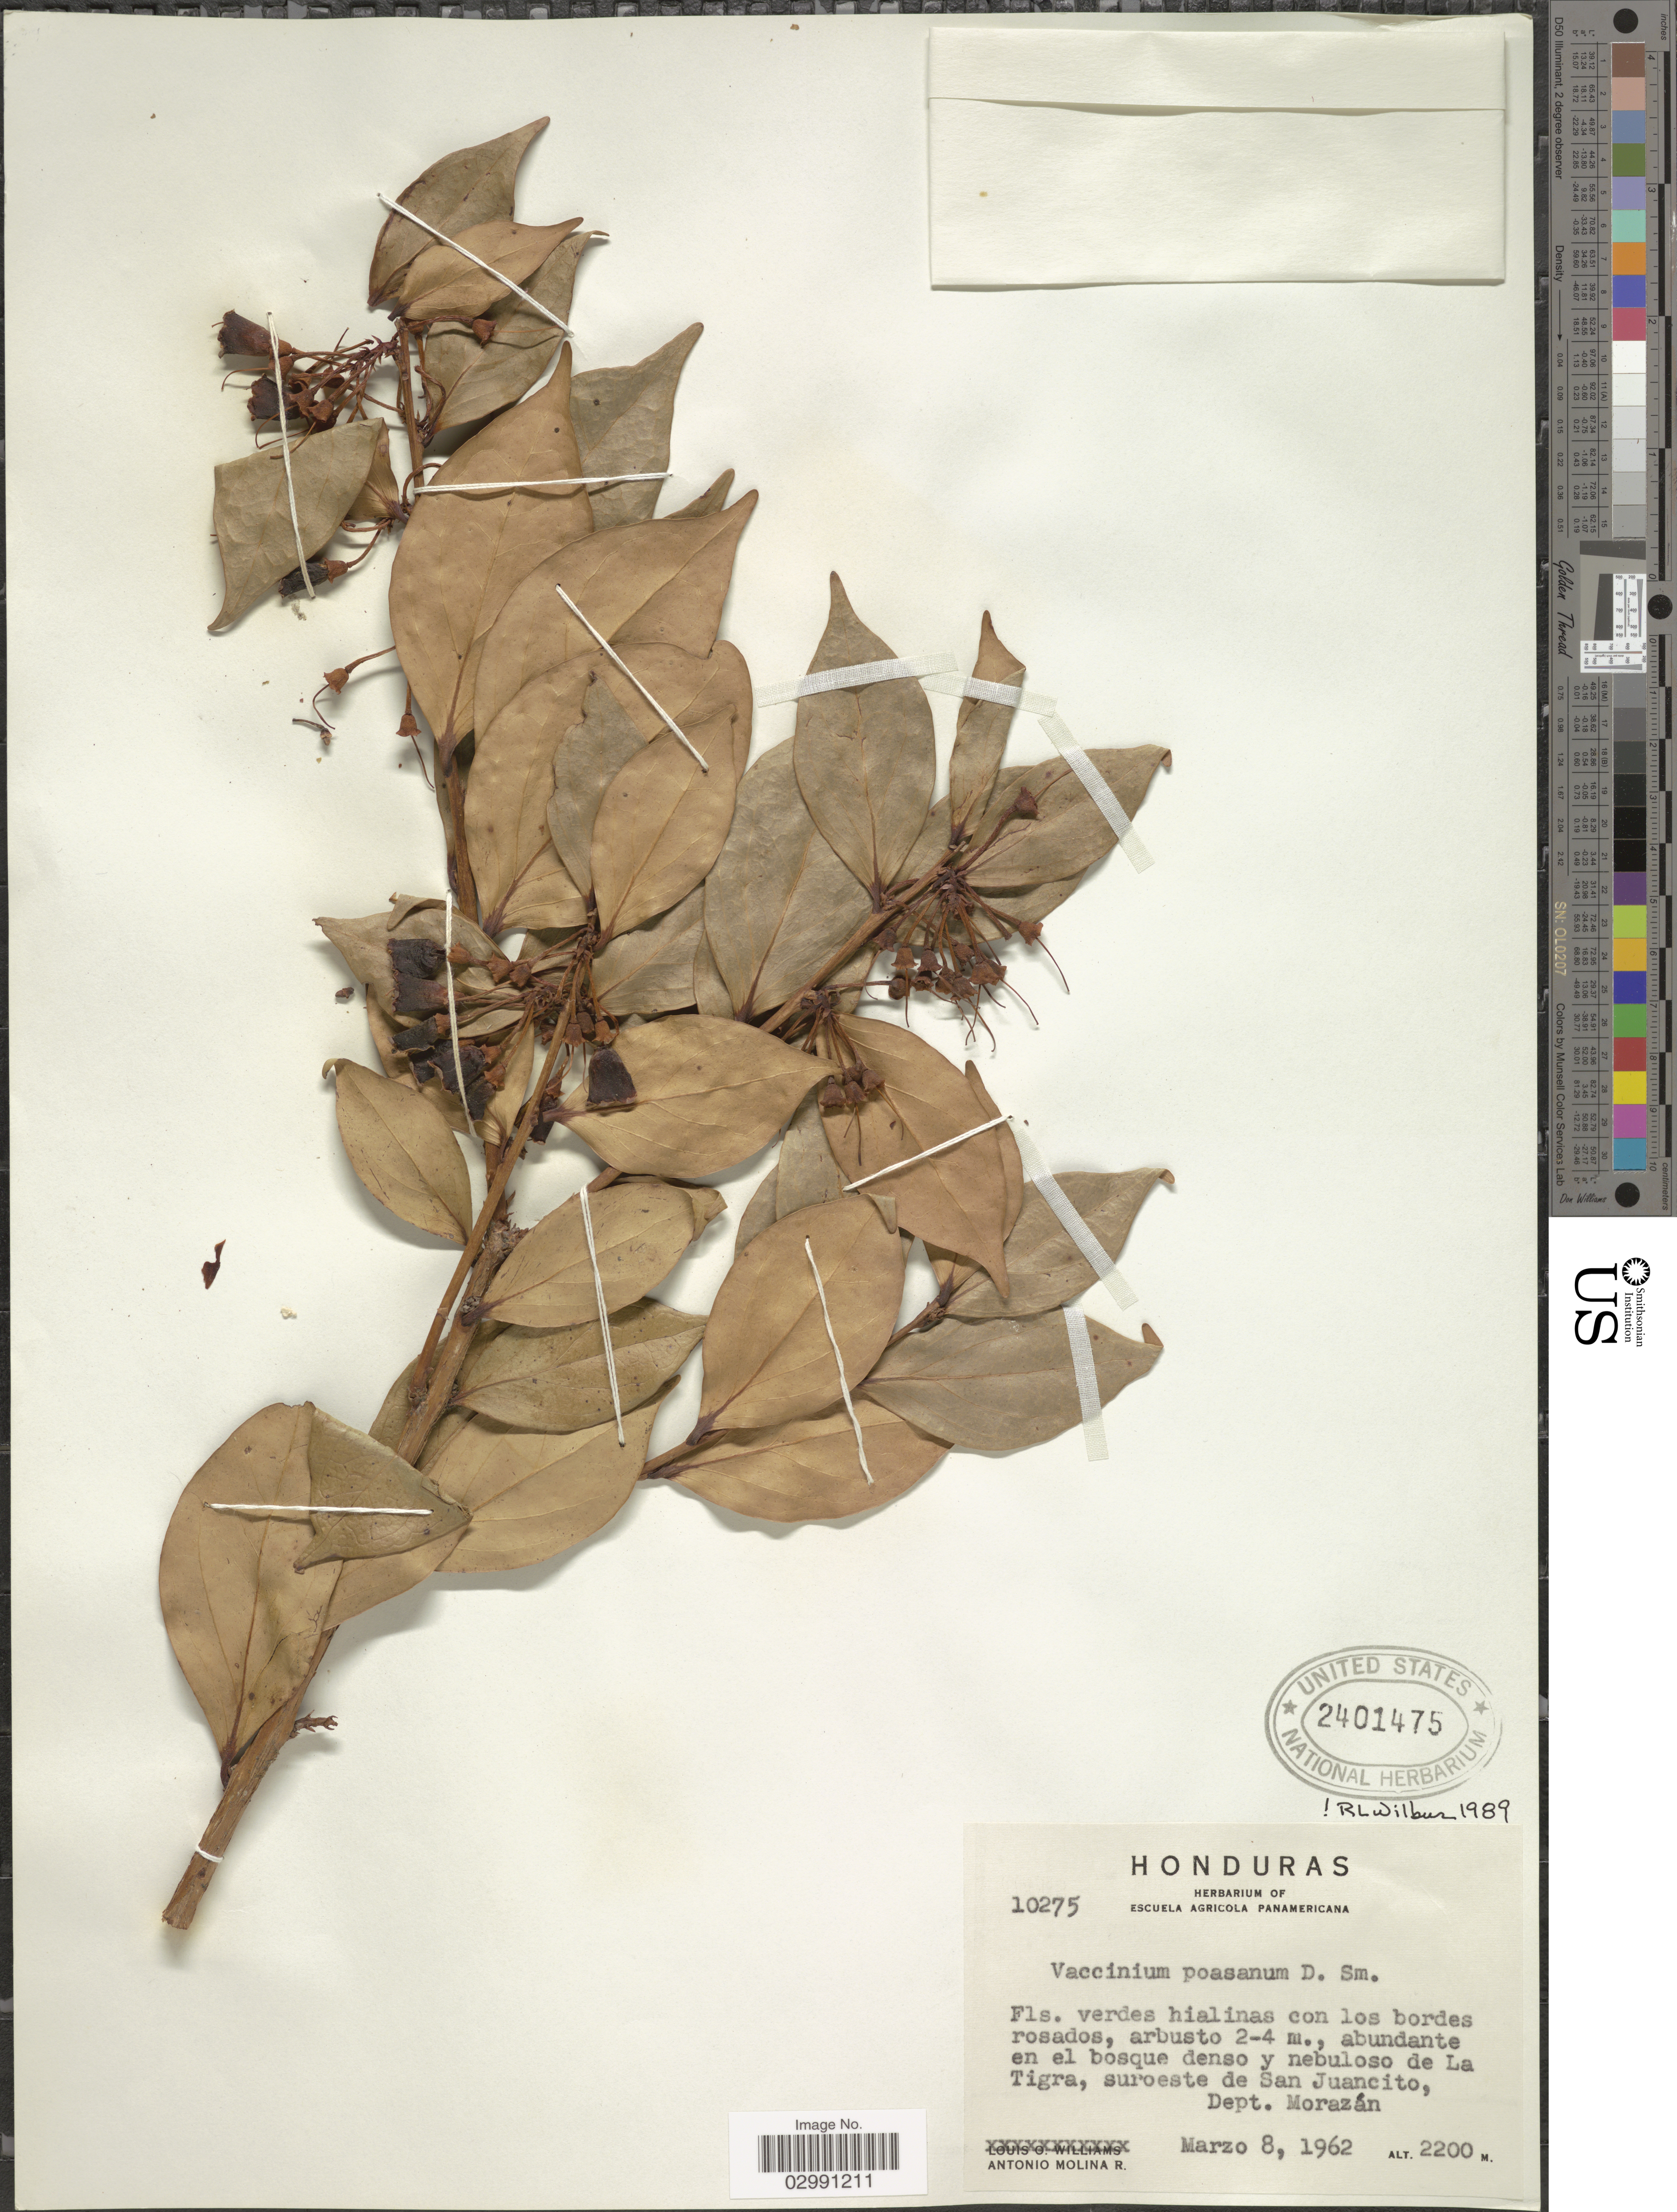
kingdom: Plantae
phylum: Tracheophyta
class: Magnoliopsida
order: Ericales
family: Ericaceae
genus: Vaccinium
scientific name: Vaccinium poasanum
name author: Donn. Sm.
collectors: A. Molina R.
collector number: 10275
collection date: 1962-03-08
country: Honduras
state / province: Fco. Morazán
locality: Abundante en el bosque denso y nebuloso de La Tigra, suroeste de San Juancito, Dept. Morazán.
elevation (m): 2200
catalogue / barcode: US 2401475